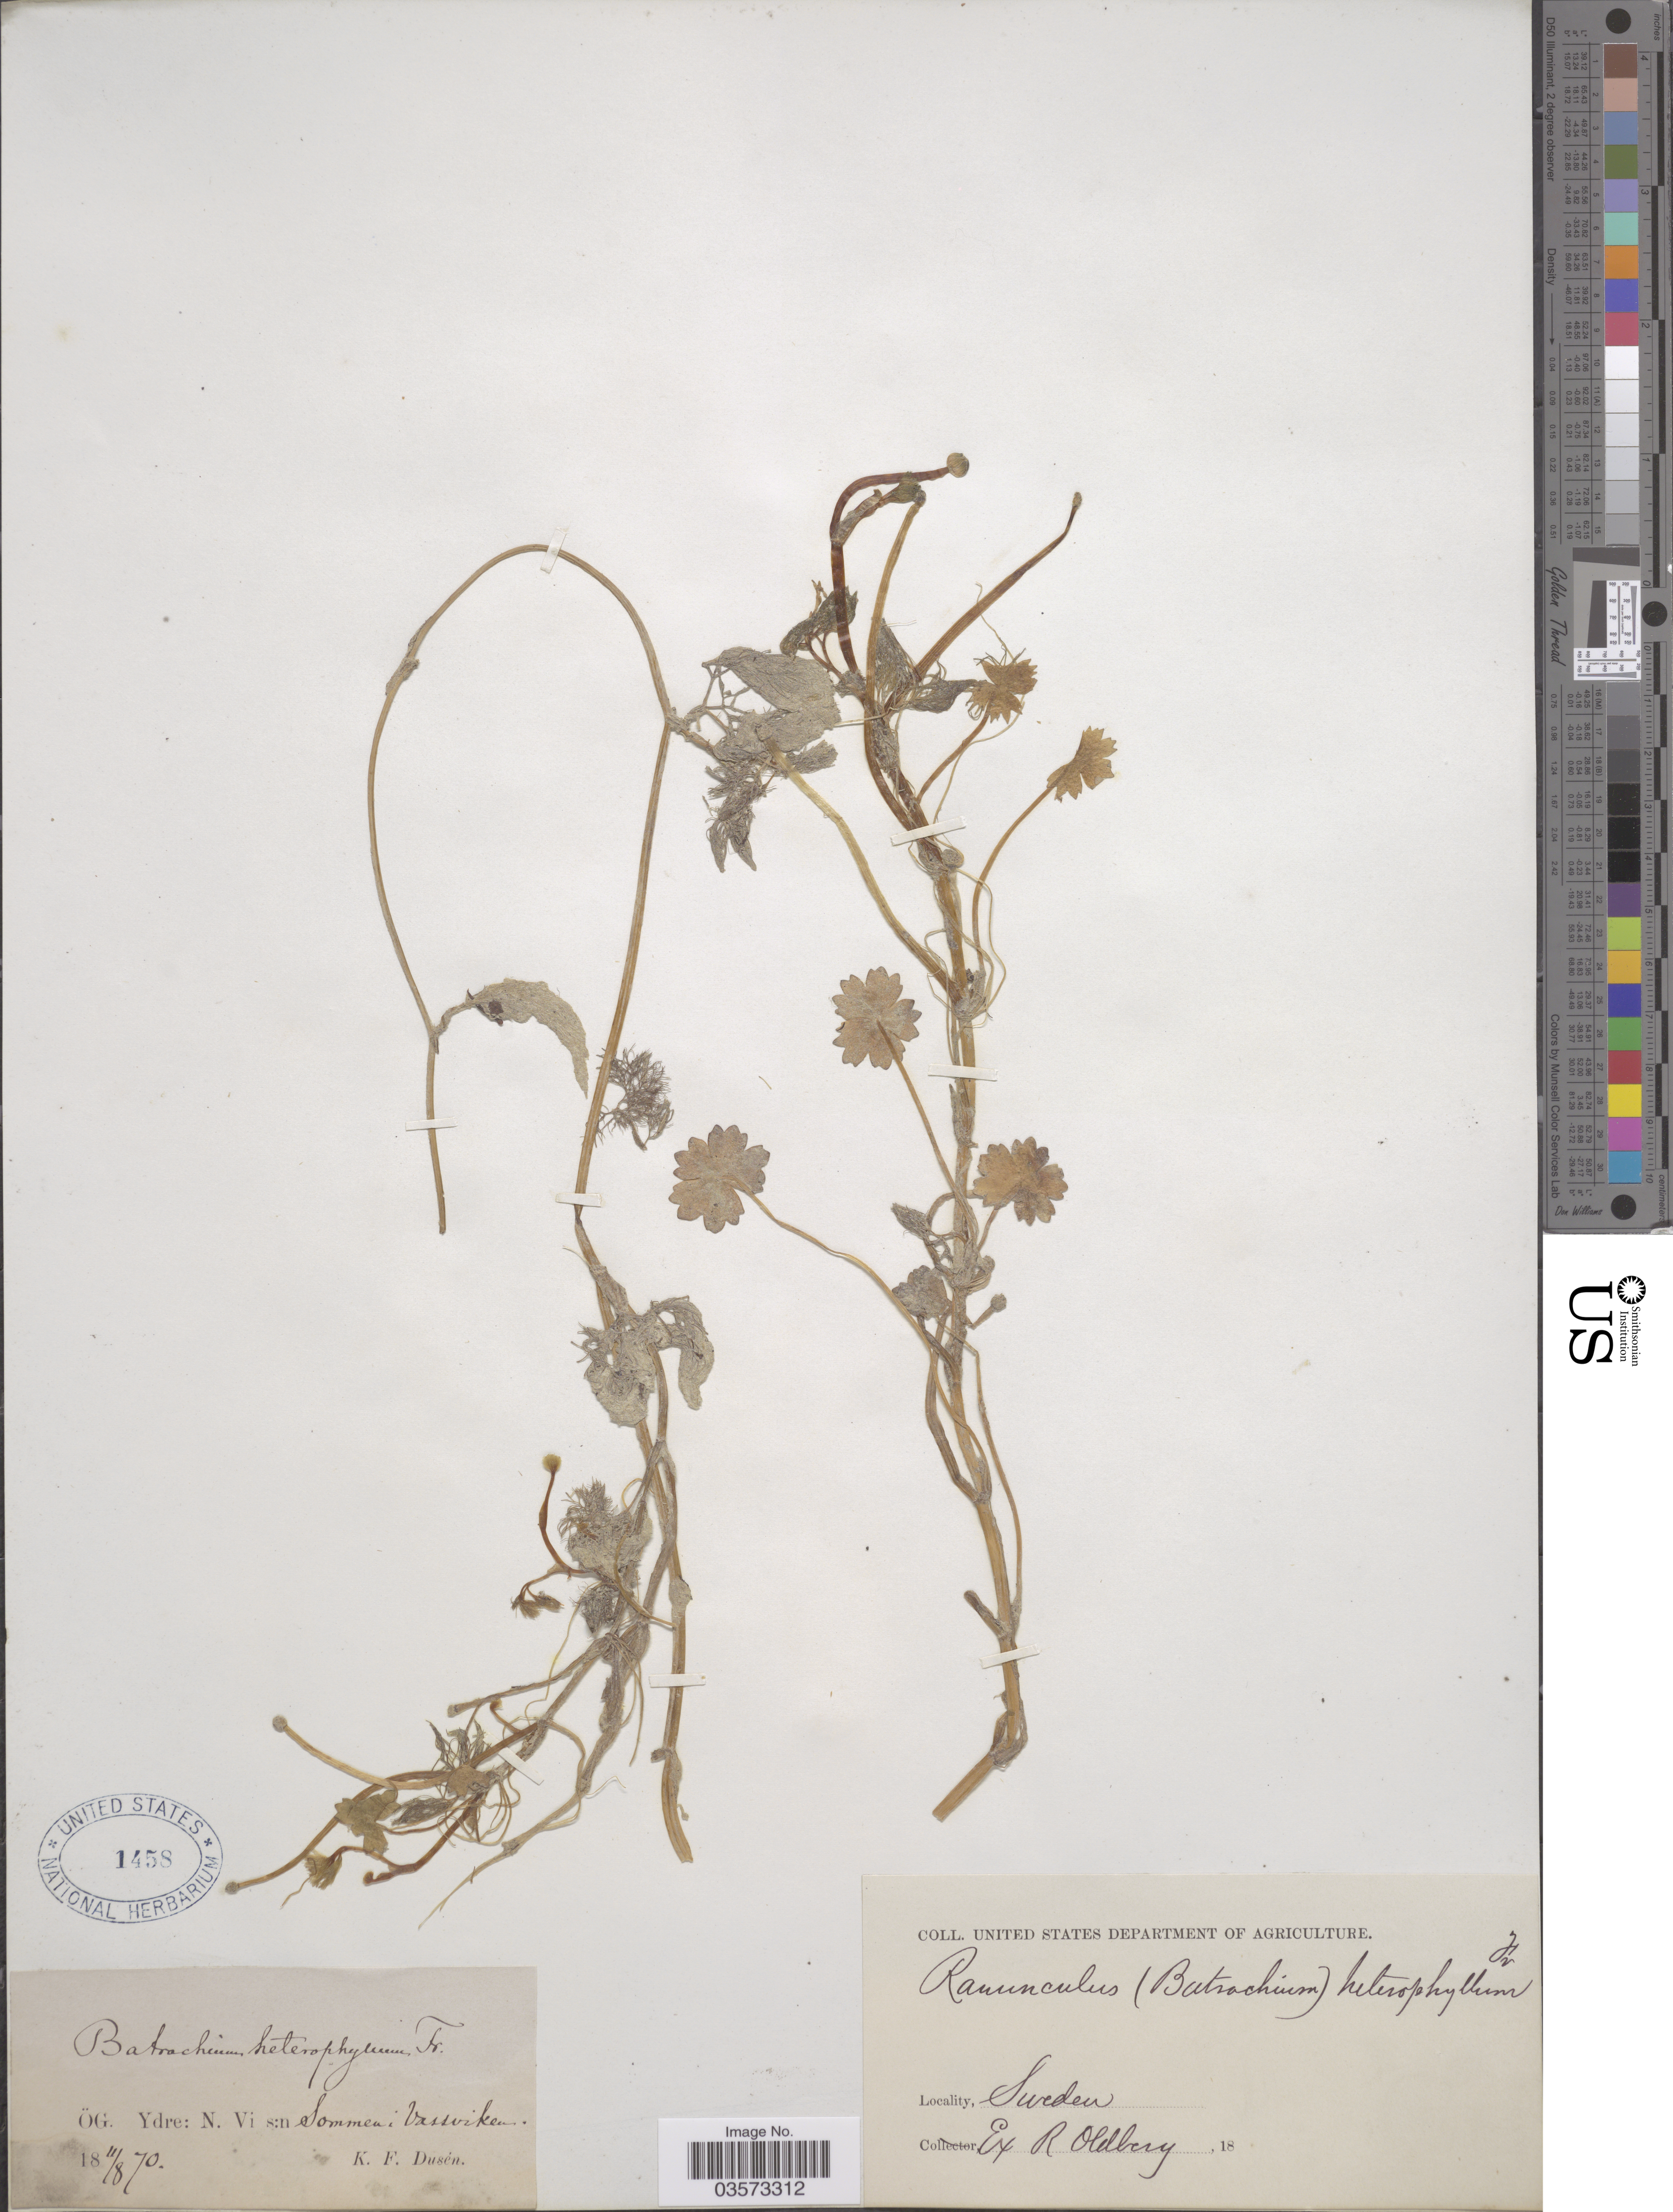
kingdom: Plantae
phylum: Tracheophyta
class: Magnoliopsida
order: Ranunculales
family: Ranunculaceae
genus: Ranunculus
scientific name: Ranunculus aquatilis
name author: L.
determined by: Strong, Mark T., (BOT), Smithsonian Institution - National Museum of Natural History (UNITED STATES)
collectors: K. Dusén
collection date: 1870-08-11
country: Sweden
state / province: Östergötland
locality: ÖG. Ydre: N. Vi s:n Sommen i Vassviken.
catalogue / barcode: US 1458